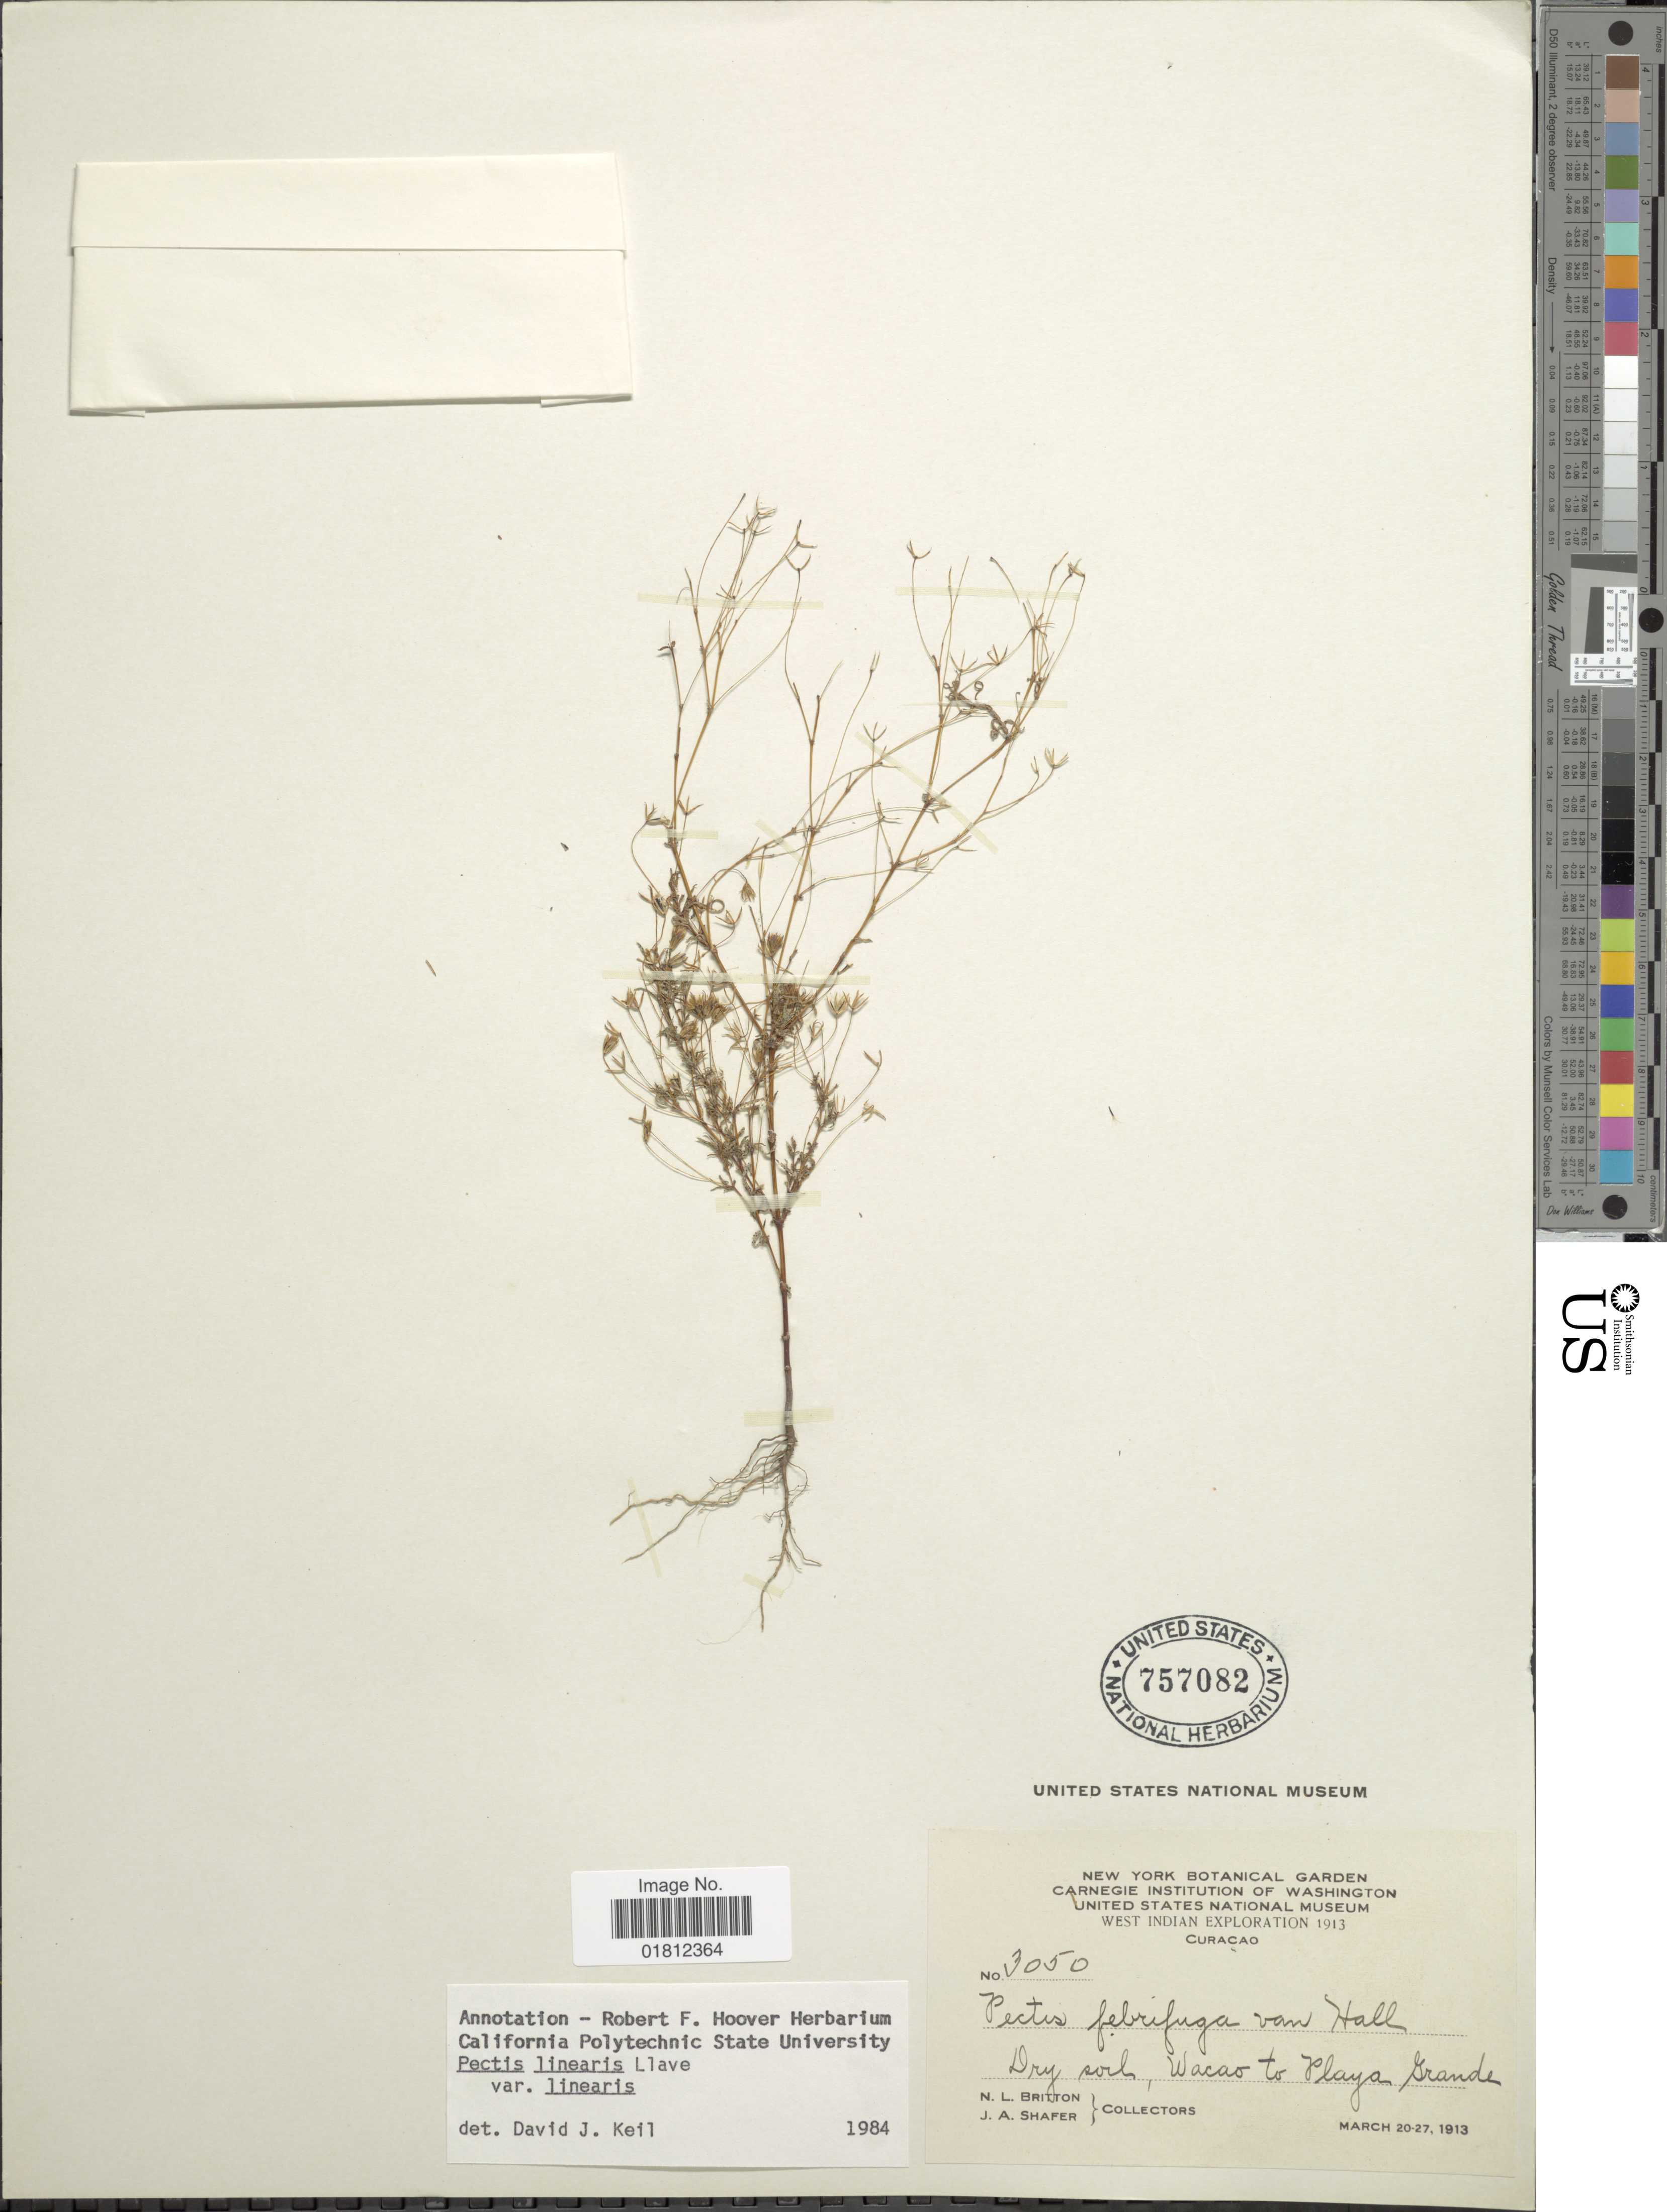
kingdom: Plantae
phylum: Tracheophyta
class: Magnoliopsida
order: Asterales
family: Asteraceae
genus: Pectis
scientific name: Pectis linearis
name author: La Llave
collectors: N. Britton & J. A. Shafer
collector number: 3050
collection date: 1913-03-20/1913-03-27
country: Curaçao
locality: West Indian, dry soil, Wacao to Playa Grande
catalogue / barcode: US 757082